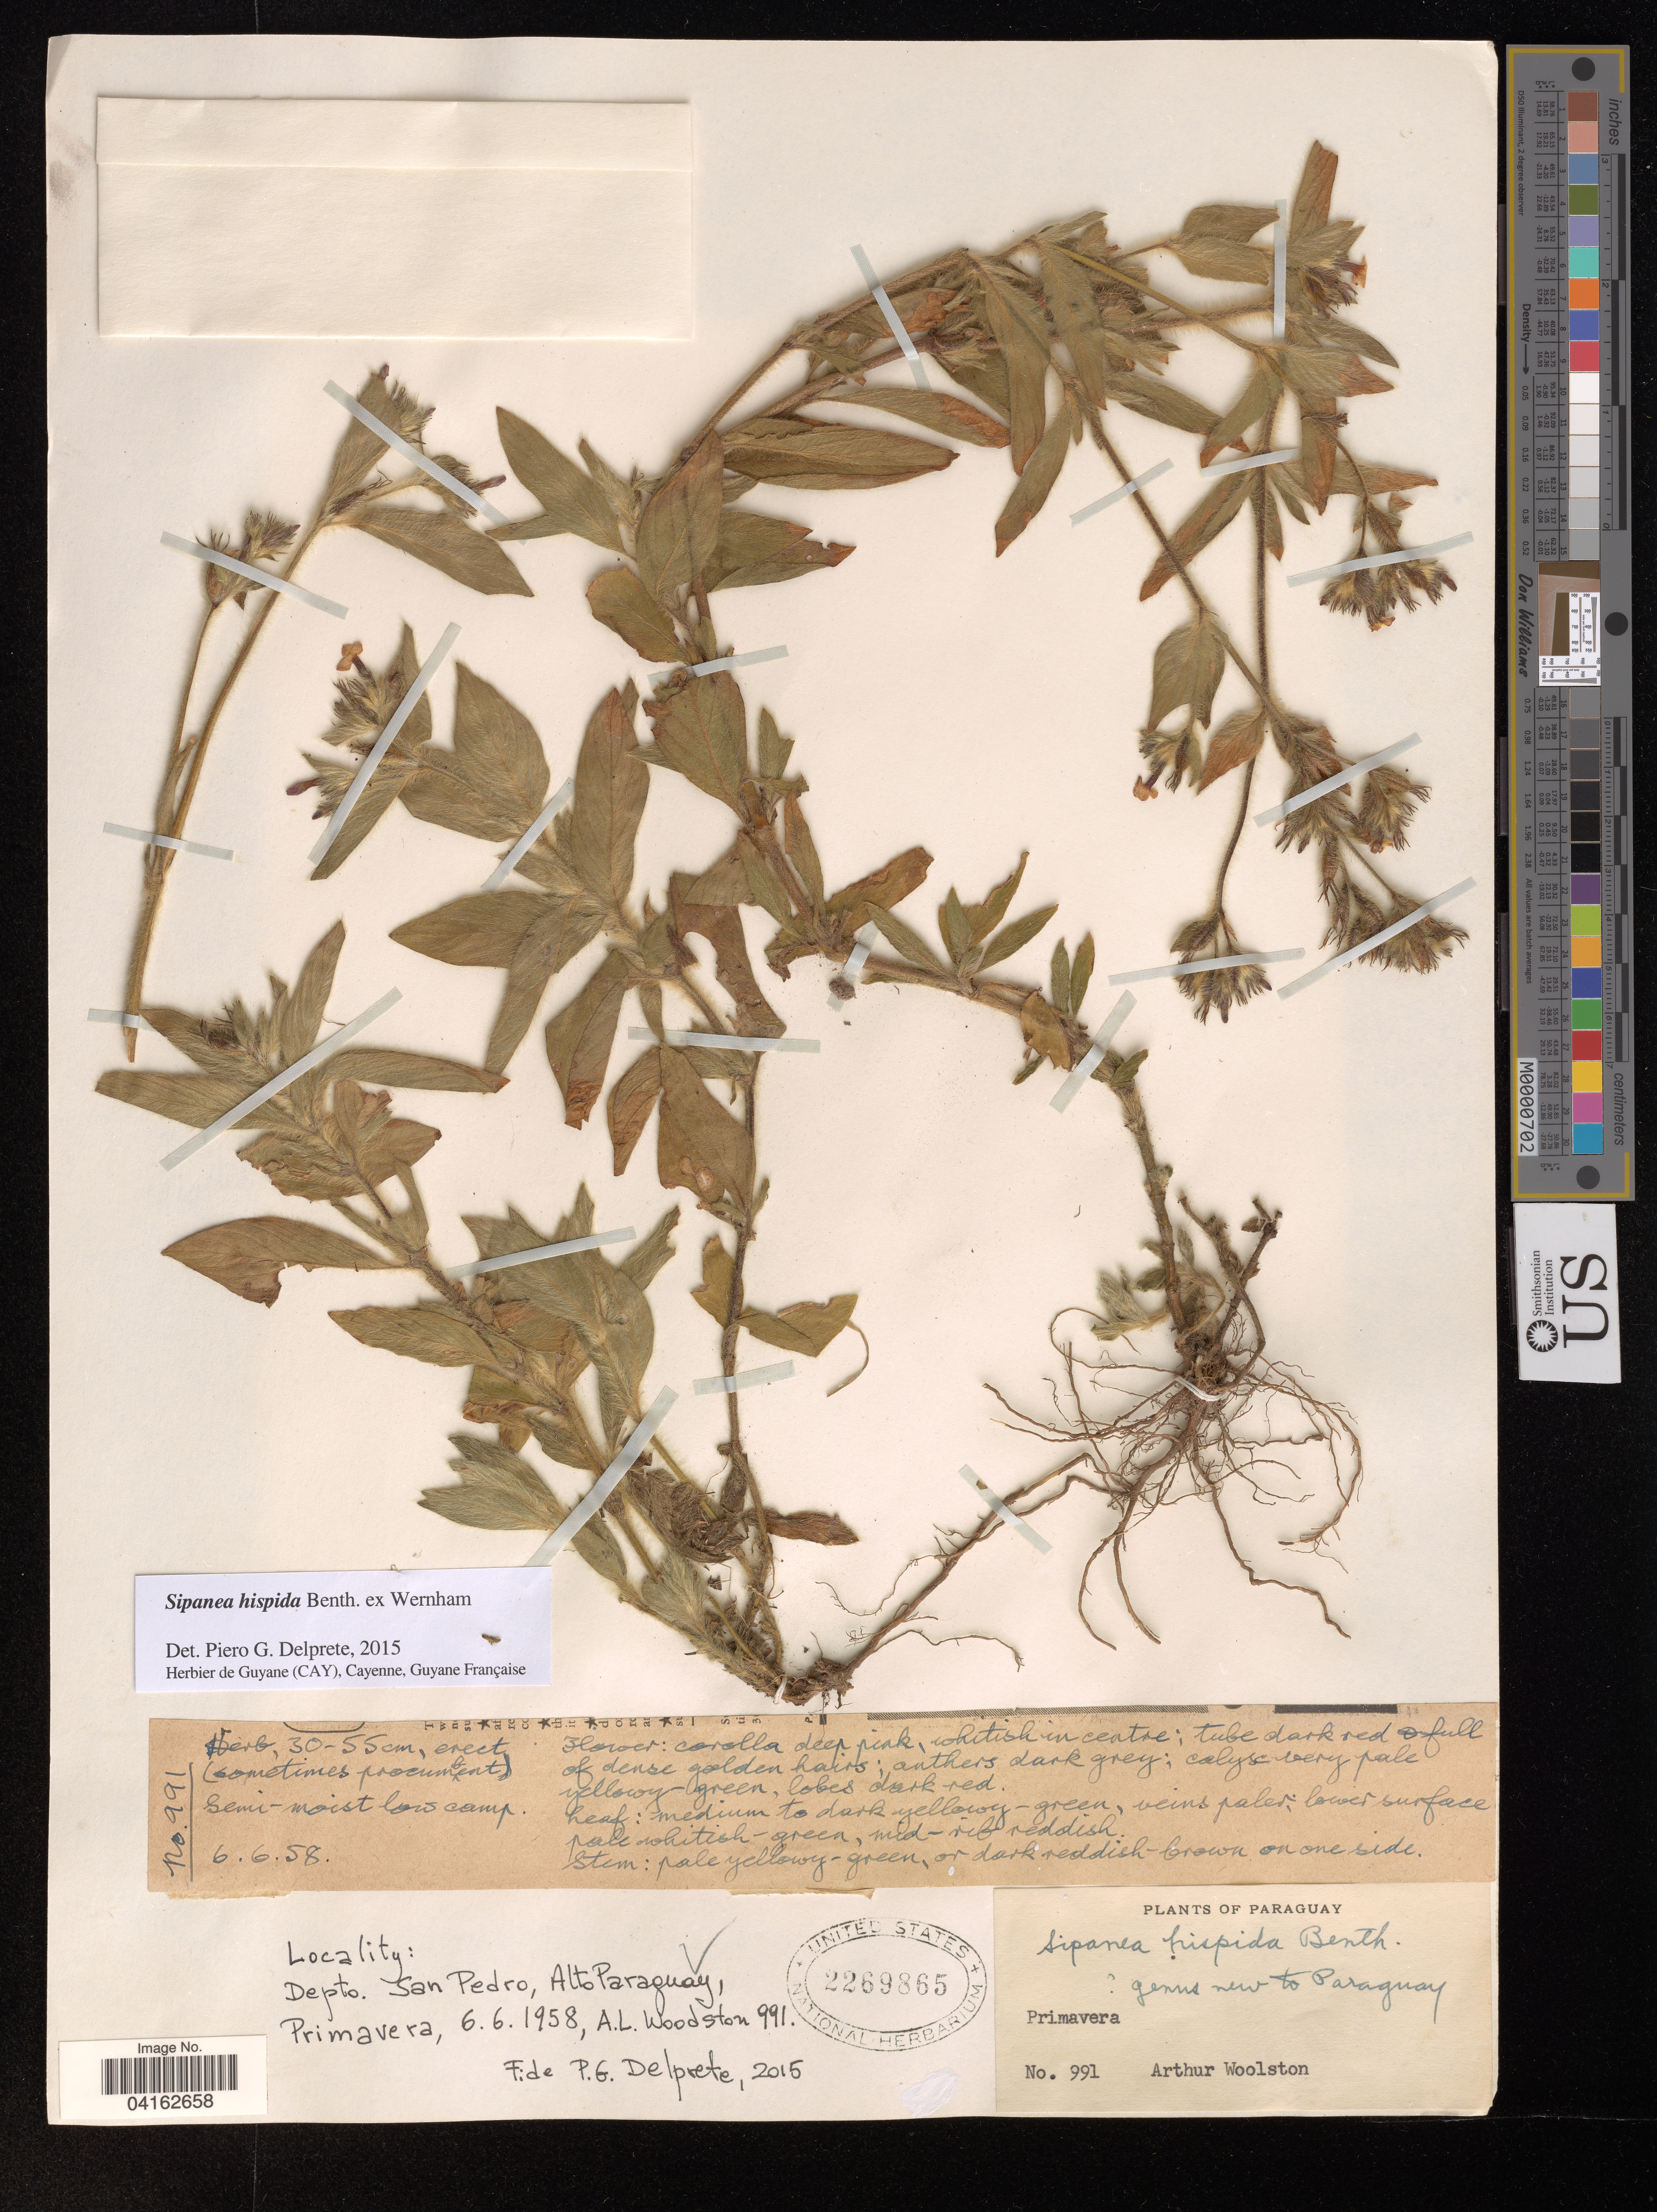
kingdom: Plantae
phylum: Tracheophyta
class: Magnoliopsida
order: Gentianales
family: Rubiaceae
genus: Sipanea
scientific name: Sipanea hispida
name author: Benth. ex Wernham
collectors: A. L. Woolston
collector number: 991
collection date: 1958-06-06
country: Paraguay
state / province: San Pedro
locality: Alto Paraguay, Primavera.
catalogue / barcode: US 2269865